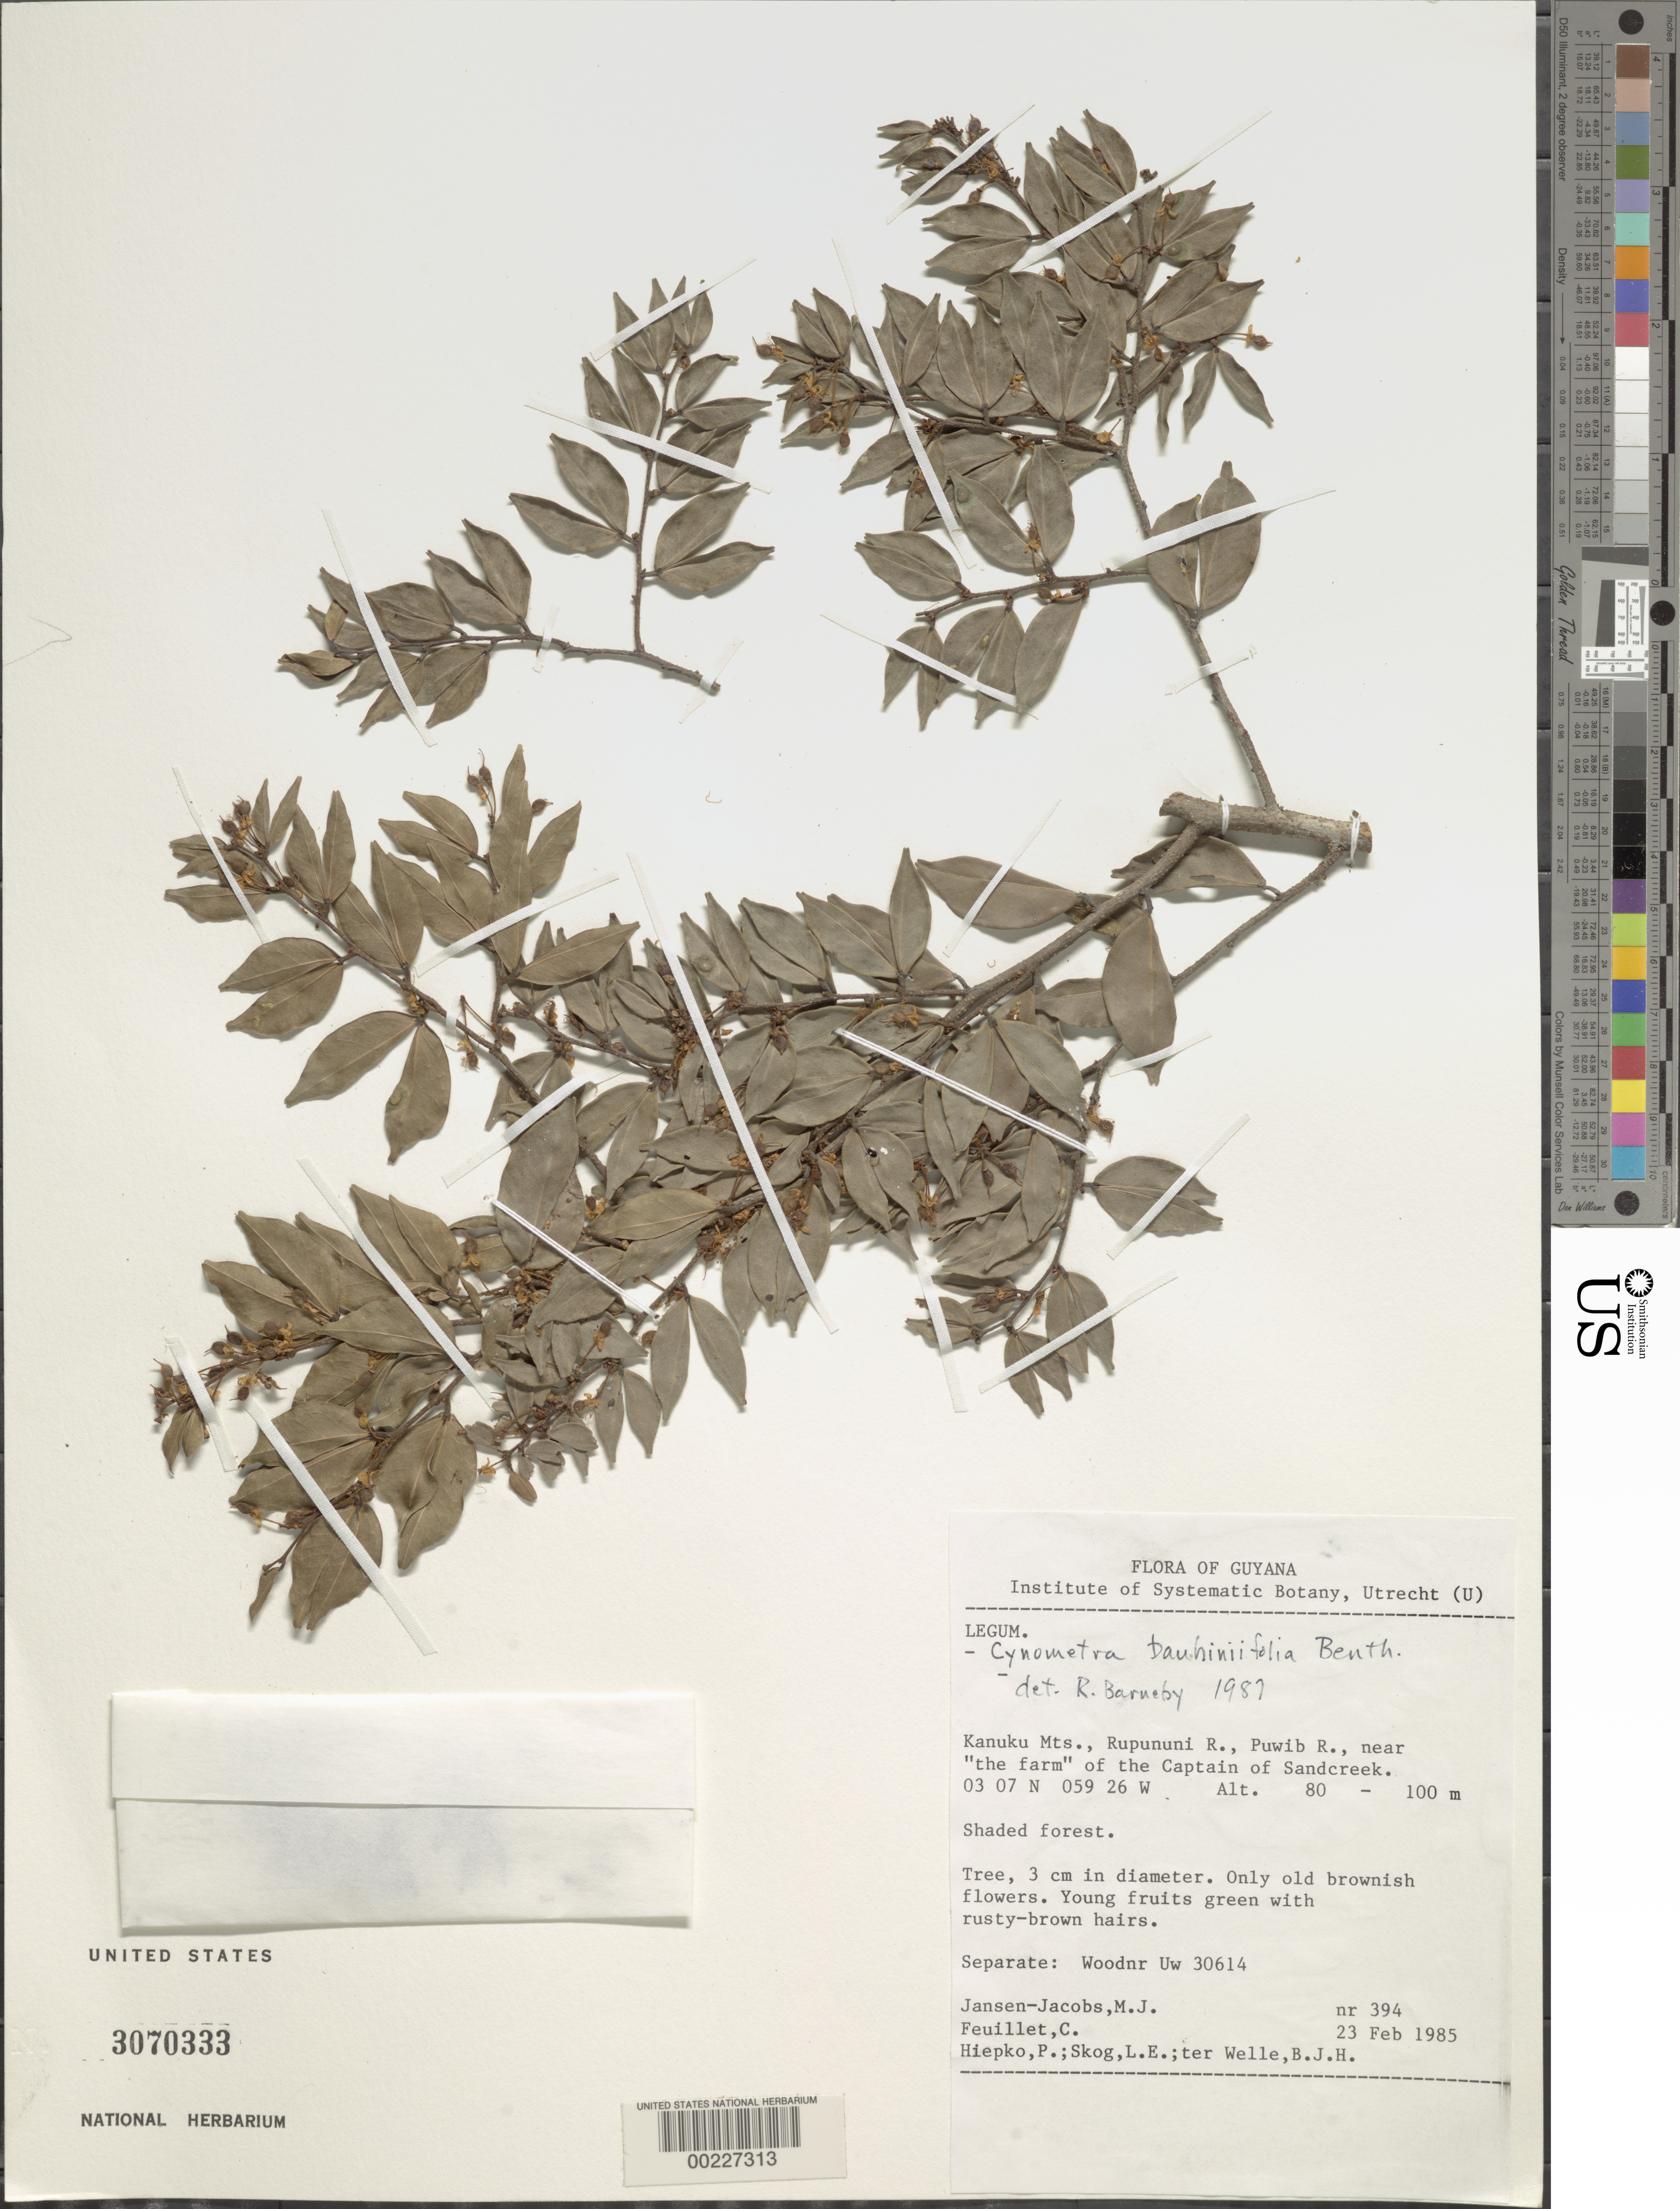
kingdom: Plantae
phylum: Tracheophyta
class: Magnoliopsida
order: Fabales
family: Fabaceae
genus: Cynometra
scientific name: Cynometra bauhiniifolia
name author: Benth.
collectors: M. J. Jansen-Jacobs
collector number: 394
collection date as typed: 23 Feb 1985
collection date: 1985-02-23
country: Guyana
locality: Kanuku Ats., Rupununi r., puwib r., near "the farm" of the captain of sandcreek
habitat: Shaded forest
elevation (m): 80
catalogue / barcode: US 3070333